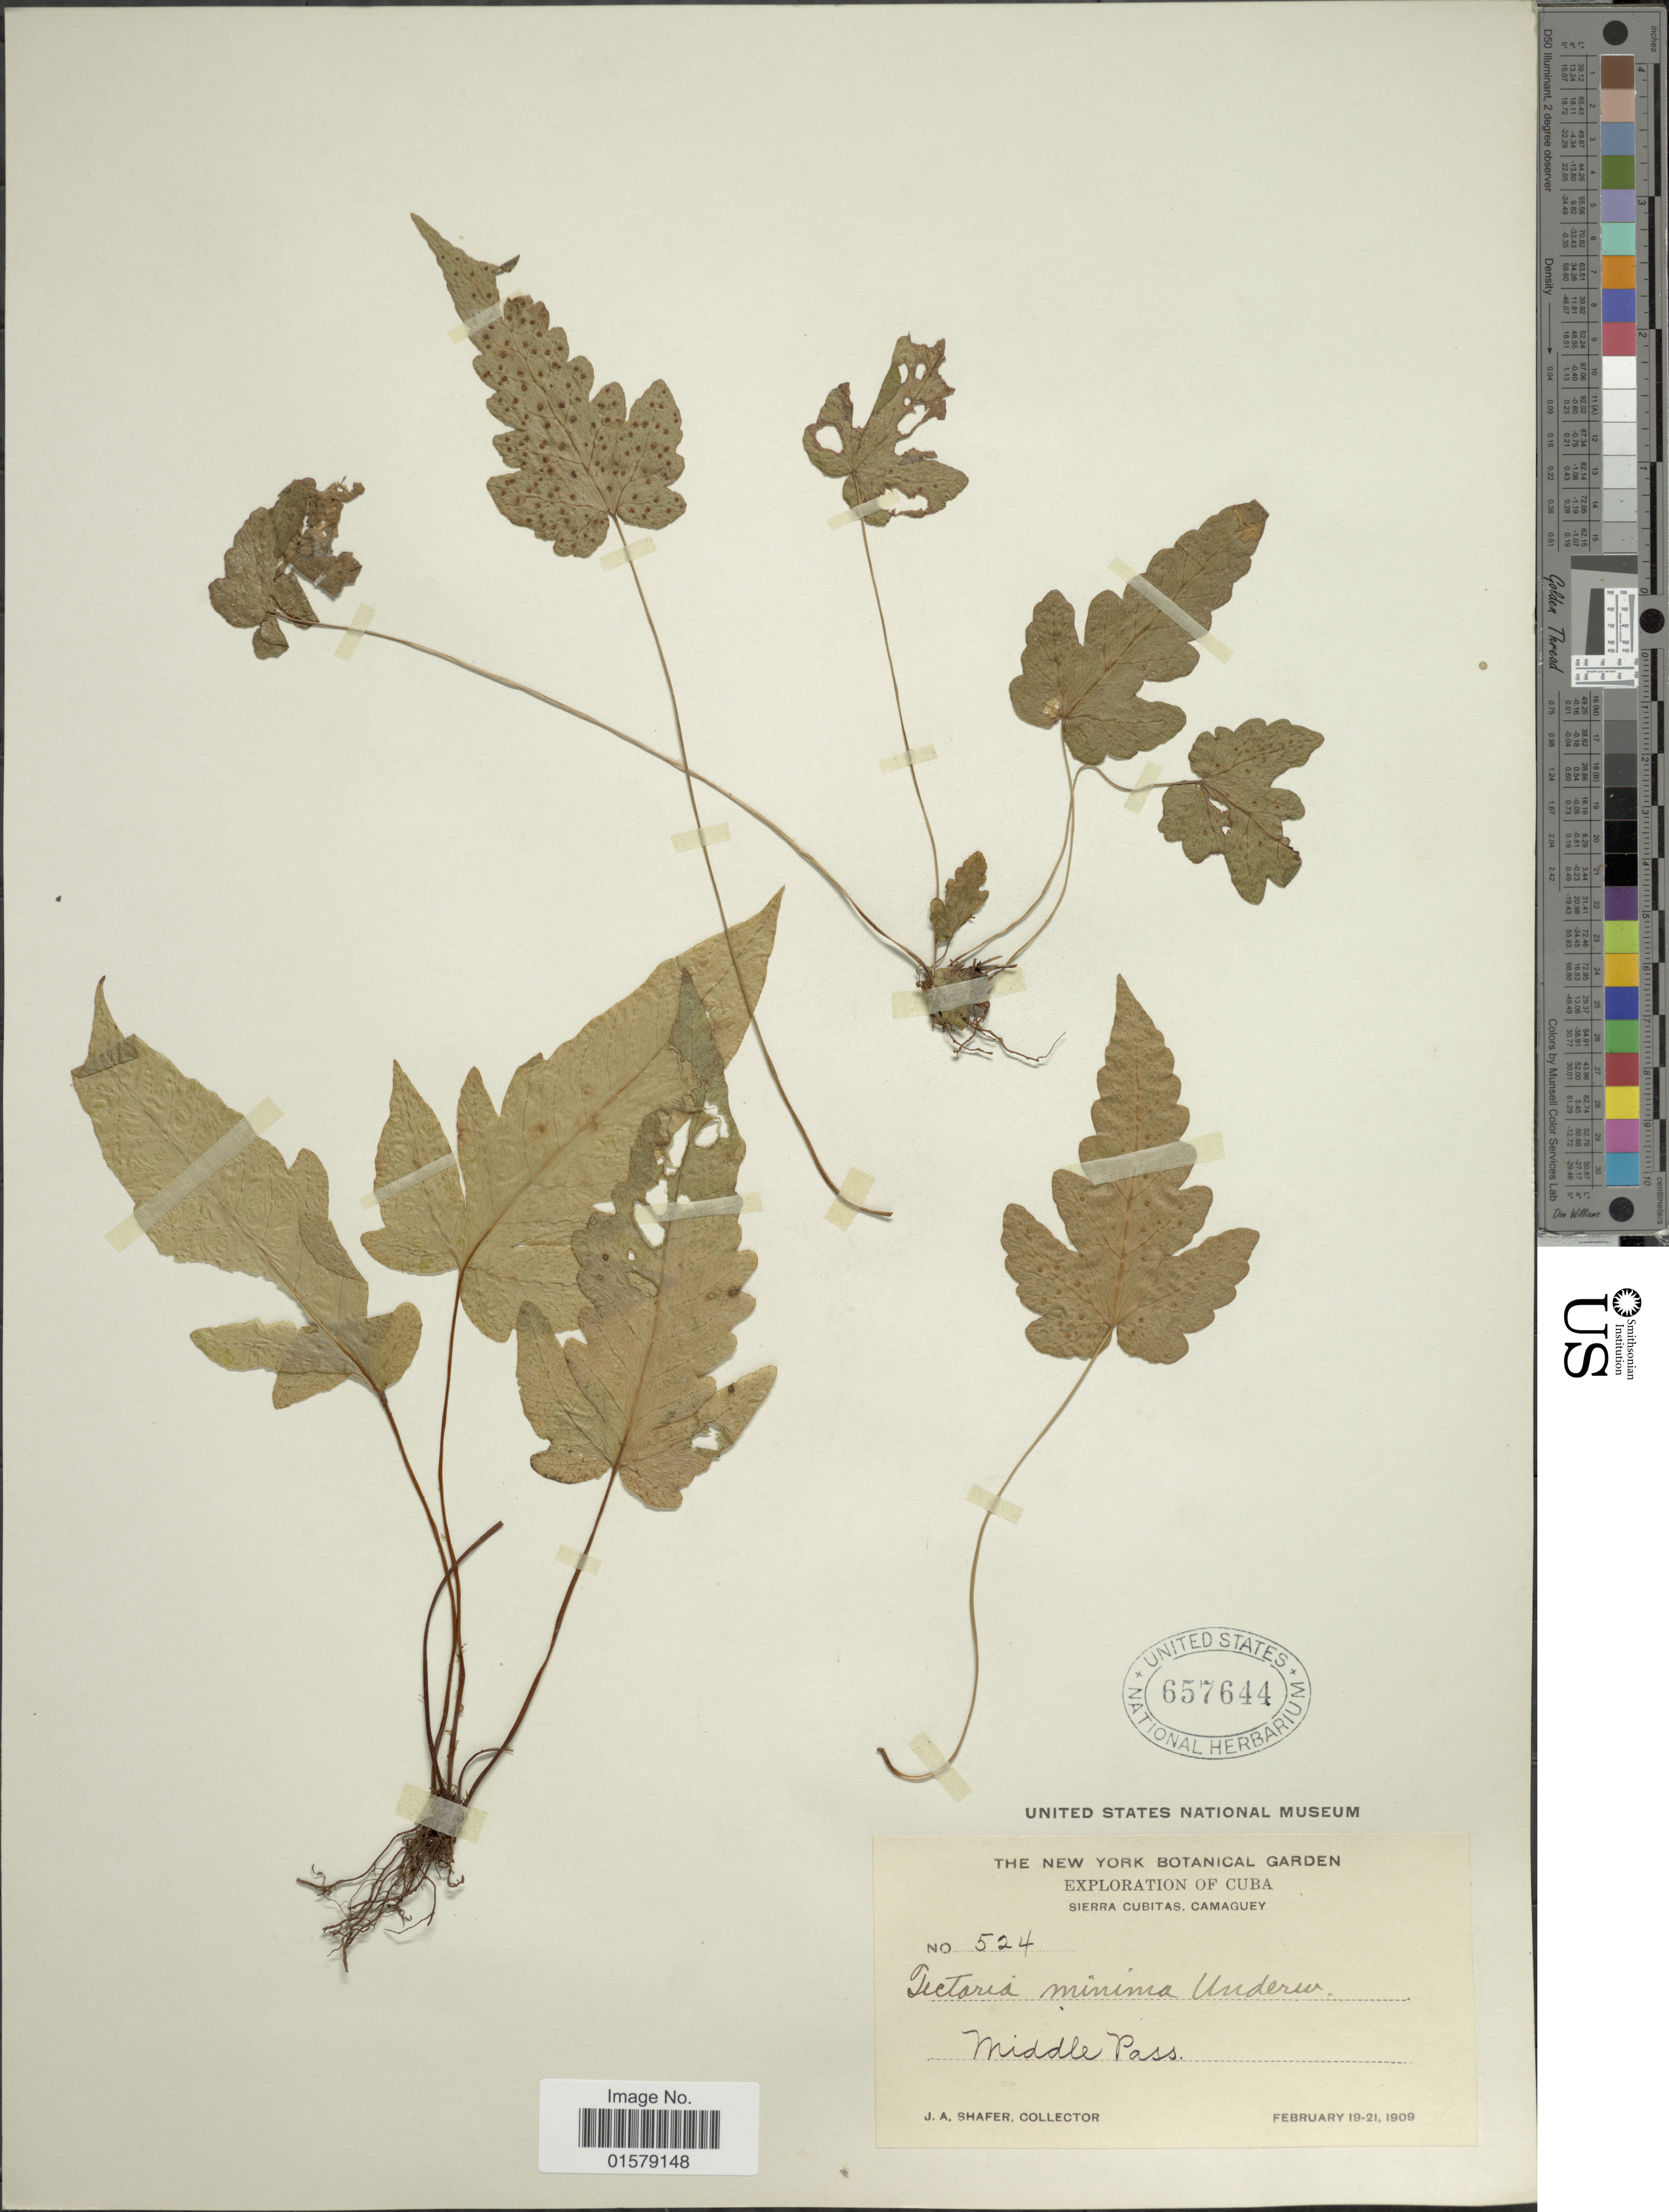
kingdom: Plantae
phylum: Tracheophyta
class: Polypodiopsida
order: Polypodiales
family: Tectariaceae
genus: Tectaria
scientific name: Tectaria fimbriata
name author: (Willd.) Lourteig & Proctor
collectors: J. A. Shafer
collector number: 524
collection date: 1909-02-19/1909-02-21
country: Cuba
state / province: Camagüey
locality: Sierra Cubitas, Middle Pass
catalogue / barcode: US 657644